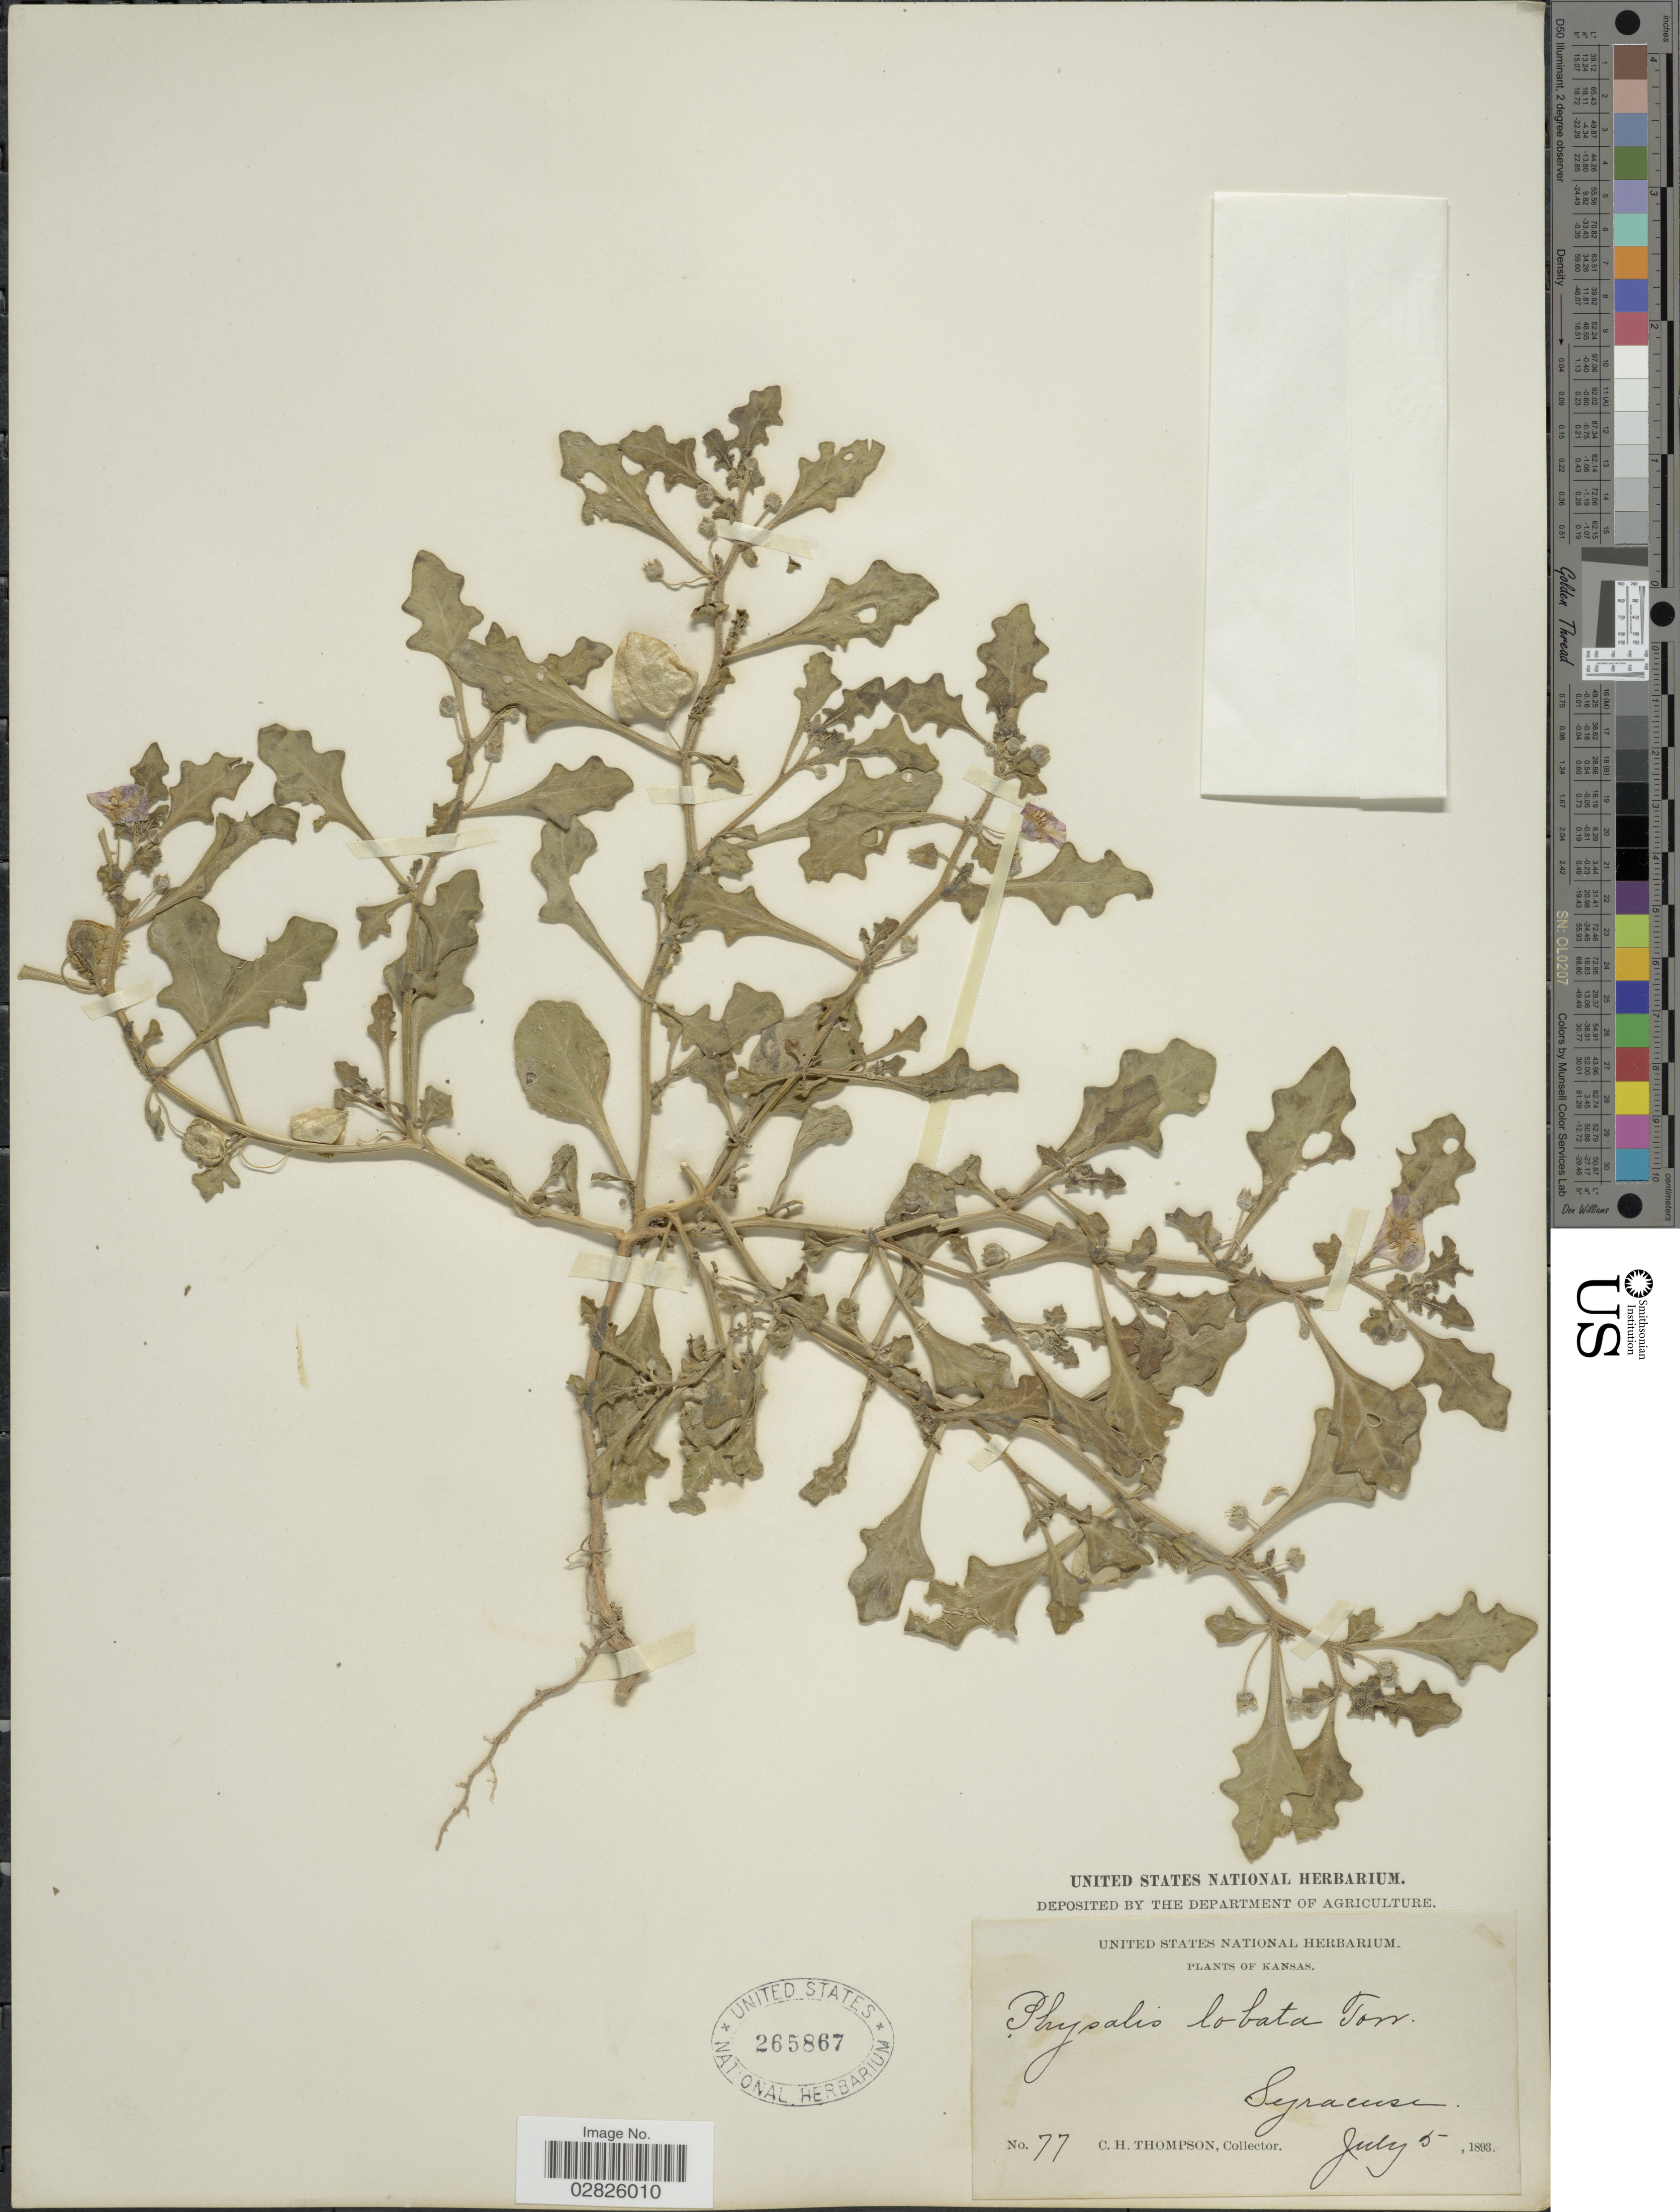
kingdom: Plantae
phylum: Tracheophyta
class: Magnoliopsida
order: Solanales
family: Solanaceae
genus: Quincula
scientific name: Quincula lobata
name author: (Torr.) Raf.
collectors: C. H. Thompson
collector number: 77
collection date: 1893-07-05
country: United States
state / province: Kansas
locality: Syracuse.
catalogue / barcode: US 265867